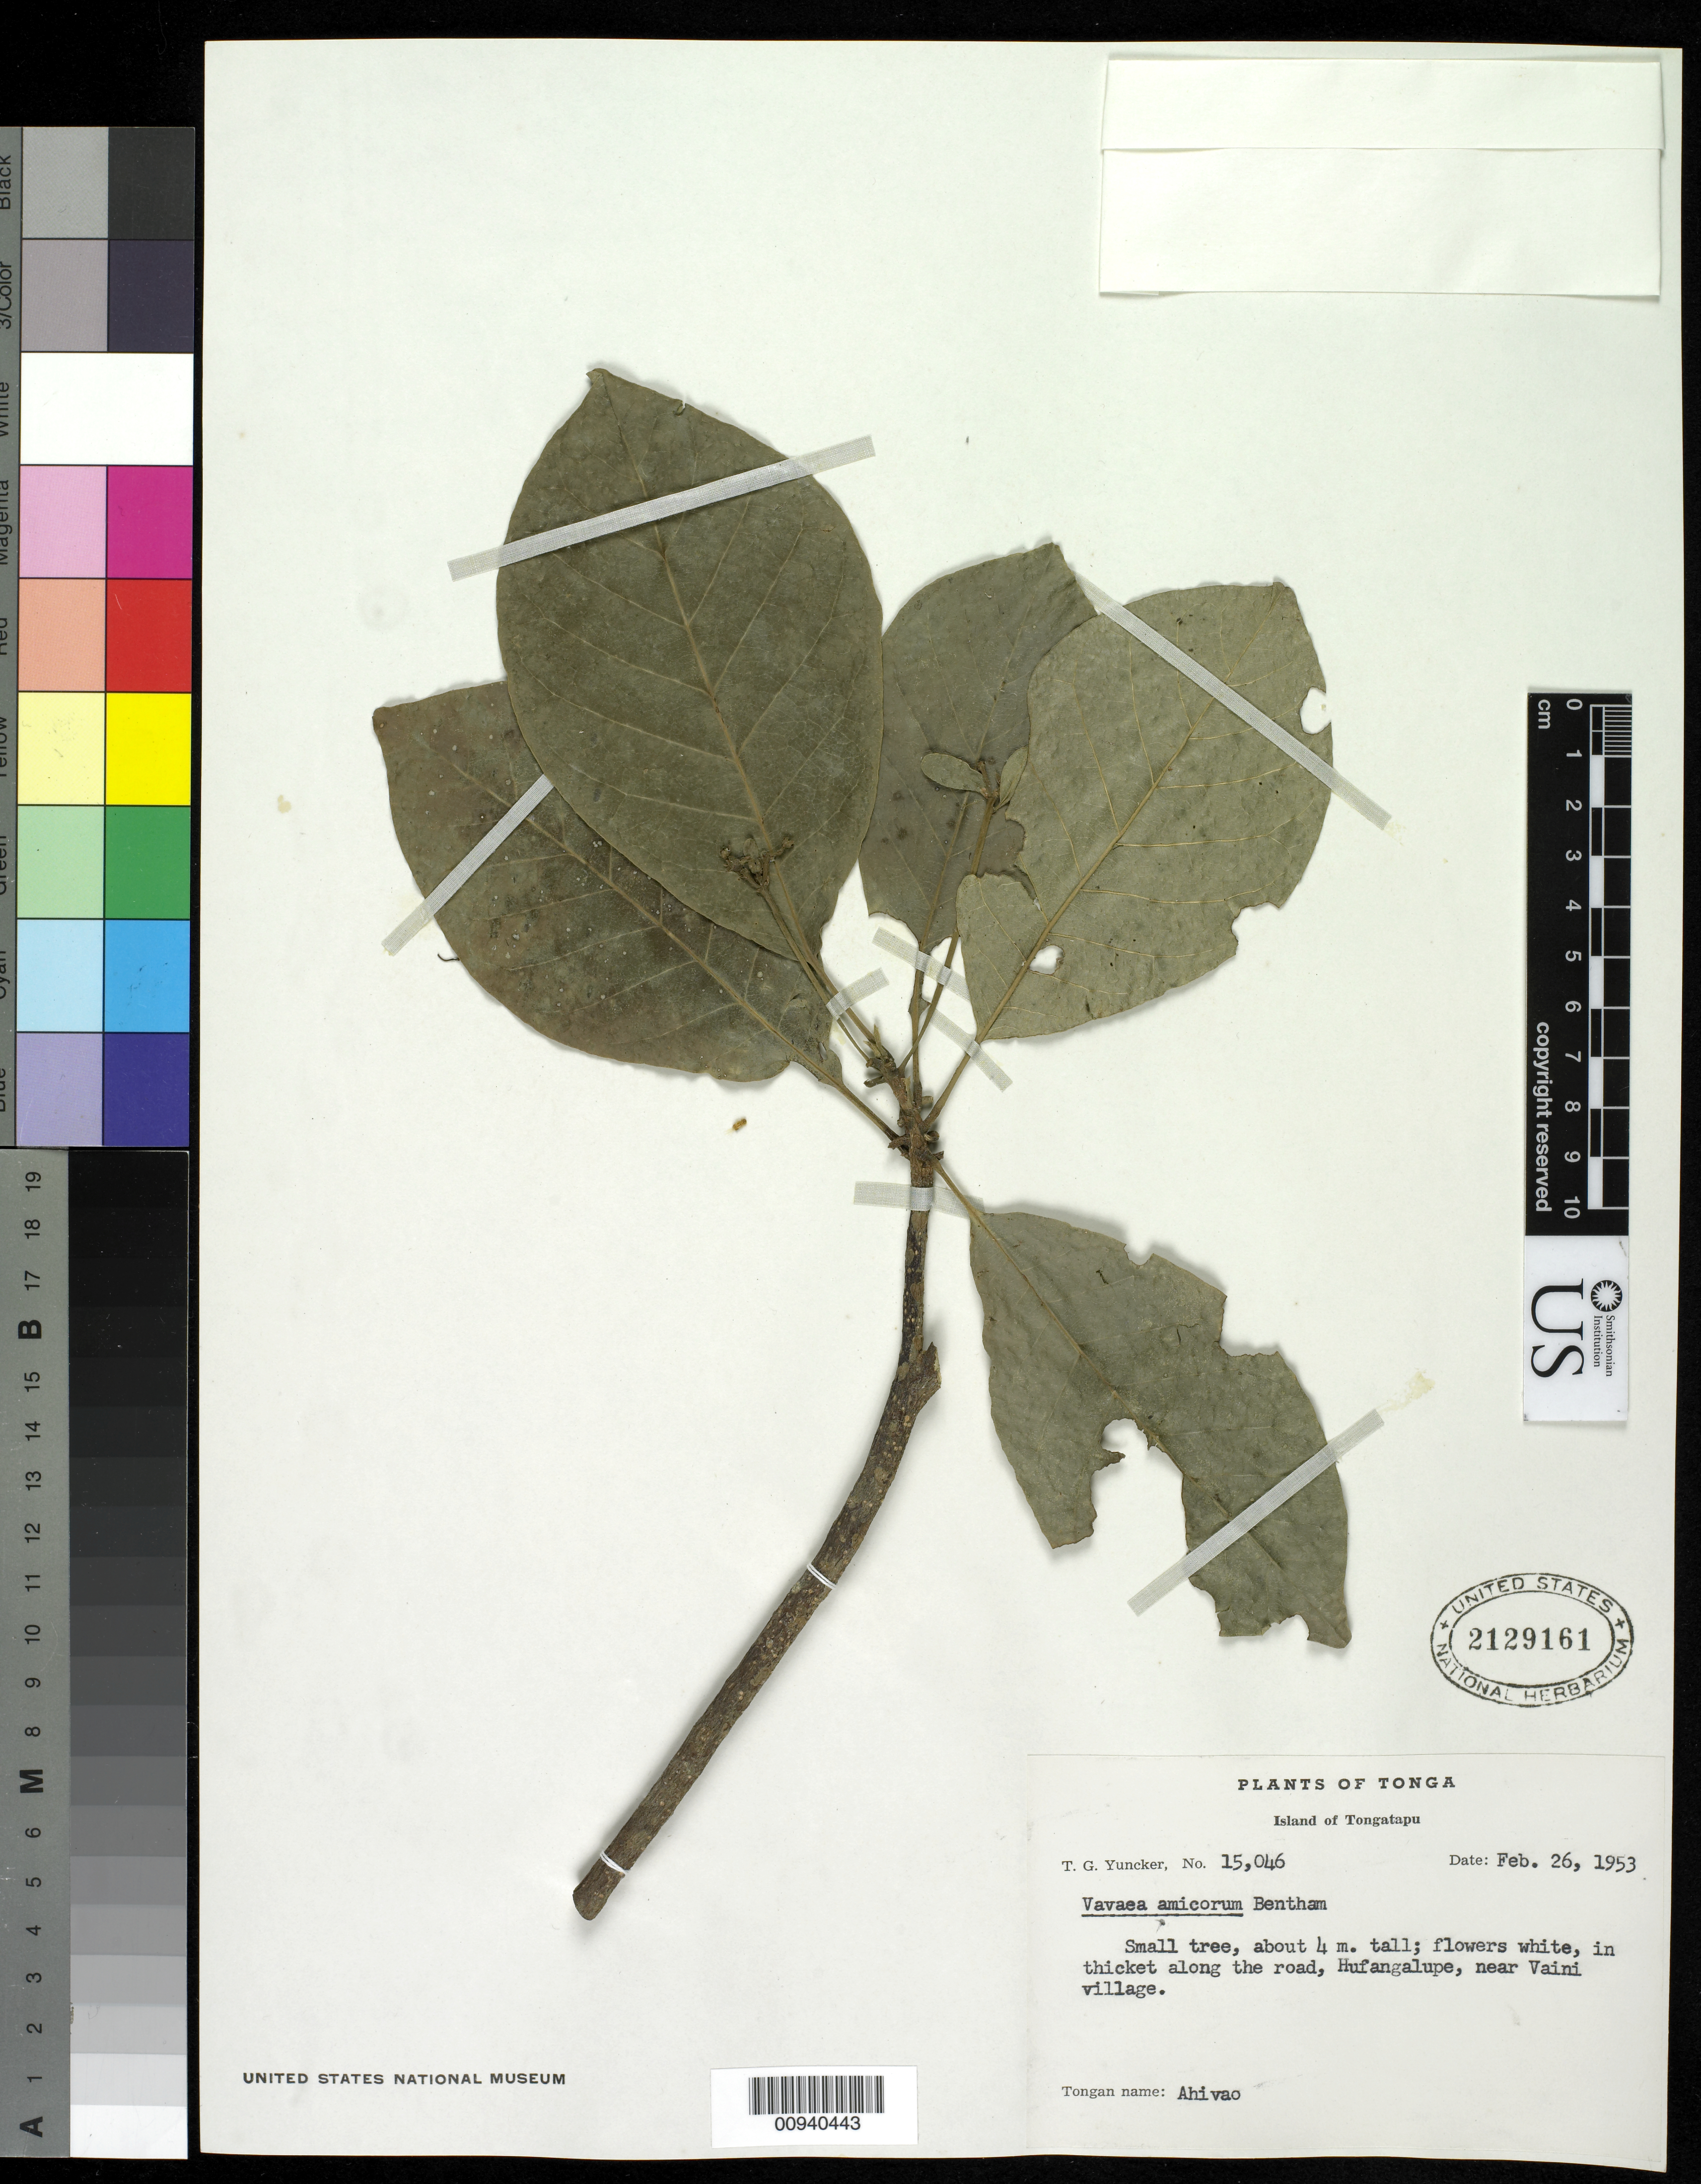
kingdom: Plantae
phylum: Tracheophyta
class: Magnoliopsida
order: Sapindales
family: Meliaceae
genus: Vavaea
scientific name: Vavaea amicorum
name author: Benth.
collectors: T. G. Yuncker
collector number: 15046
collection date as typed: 26 Feb 1953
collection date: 1953-02-26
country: Tonga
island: Tongatapu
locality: Hufangalupe near Vaini village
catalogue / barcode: US 2129161